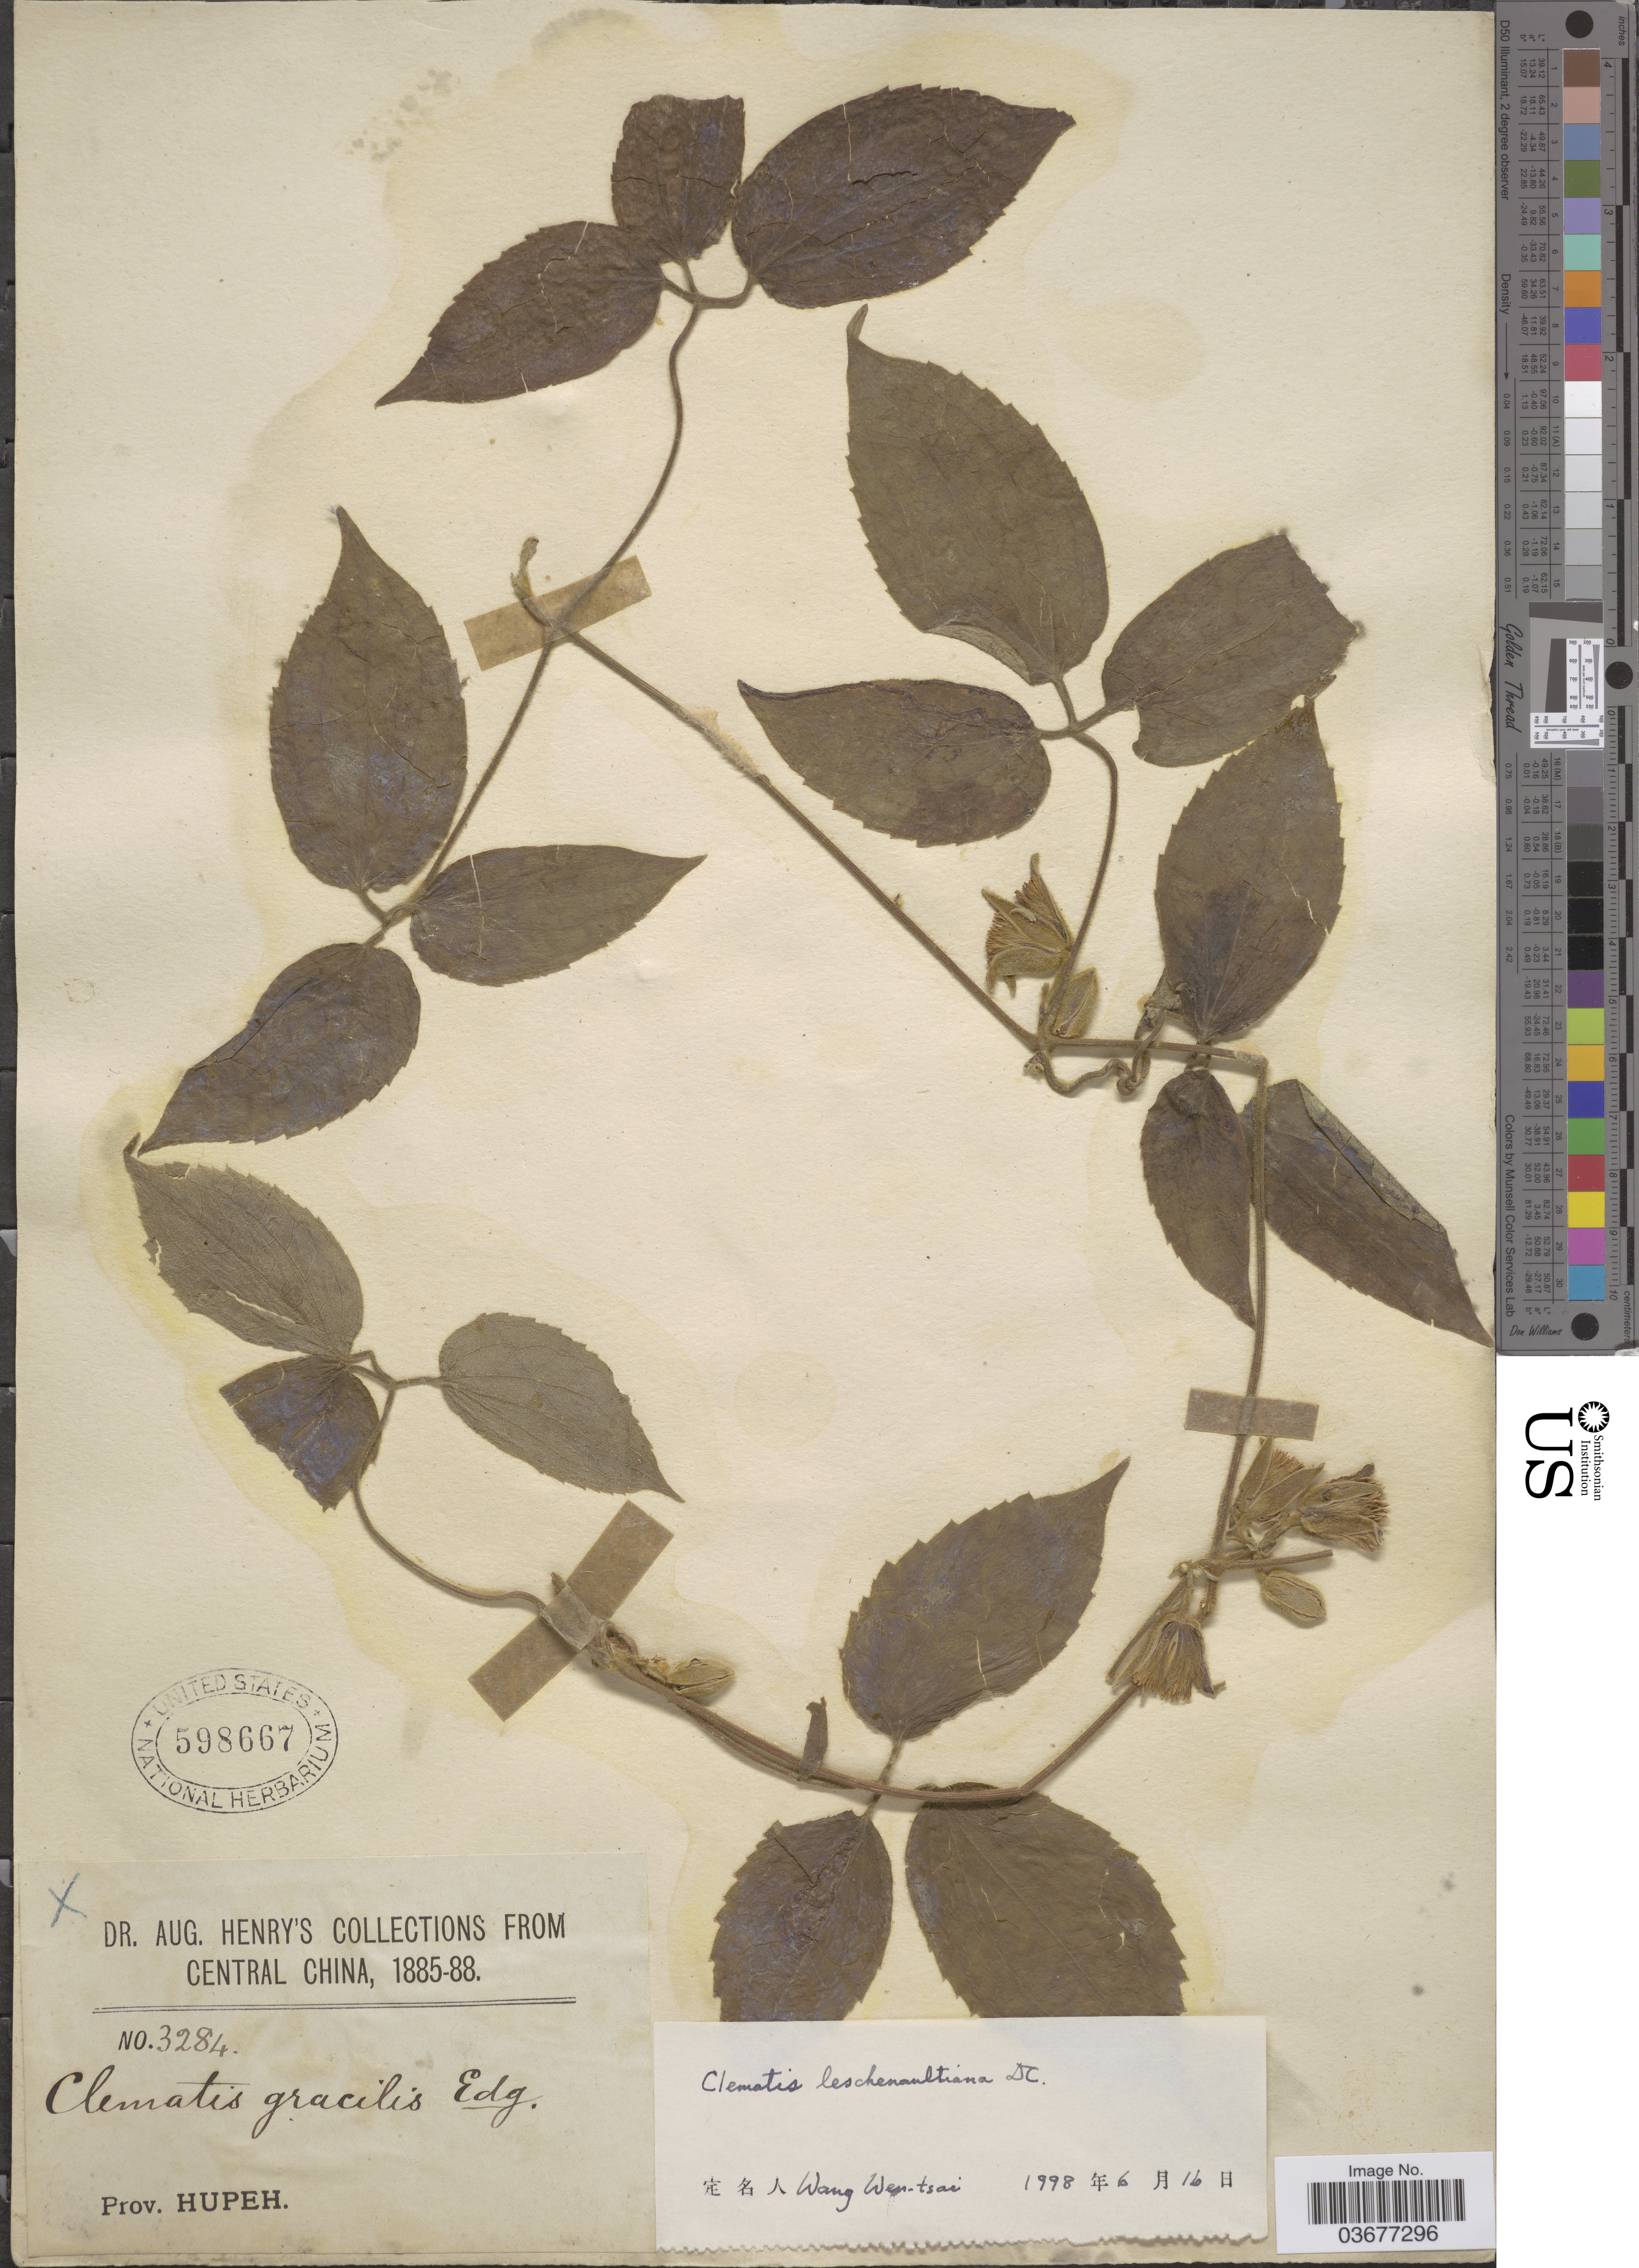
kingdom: Plantae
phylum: Tracheophyta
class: Magnoliopsida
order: Ranunculales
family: Ranunculaceae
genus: Clematis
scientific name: Clematis leschenaultiana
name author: DC.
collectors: A. Henry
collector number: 3284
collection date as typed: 1888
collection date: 1885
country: China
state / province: Hubei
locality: Central China. Prov. Hupeh.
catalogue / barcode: US 598667